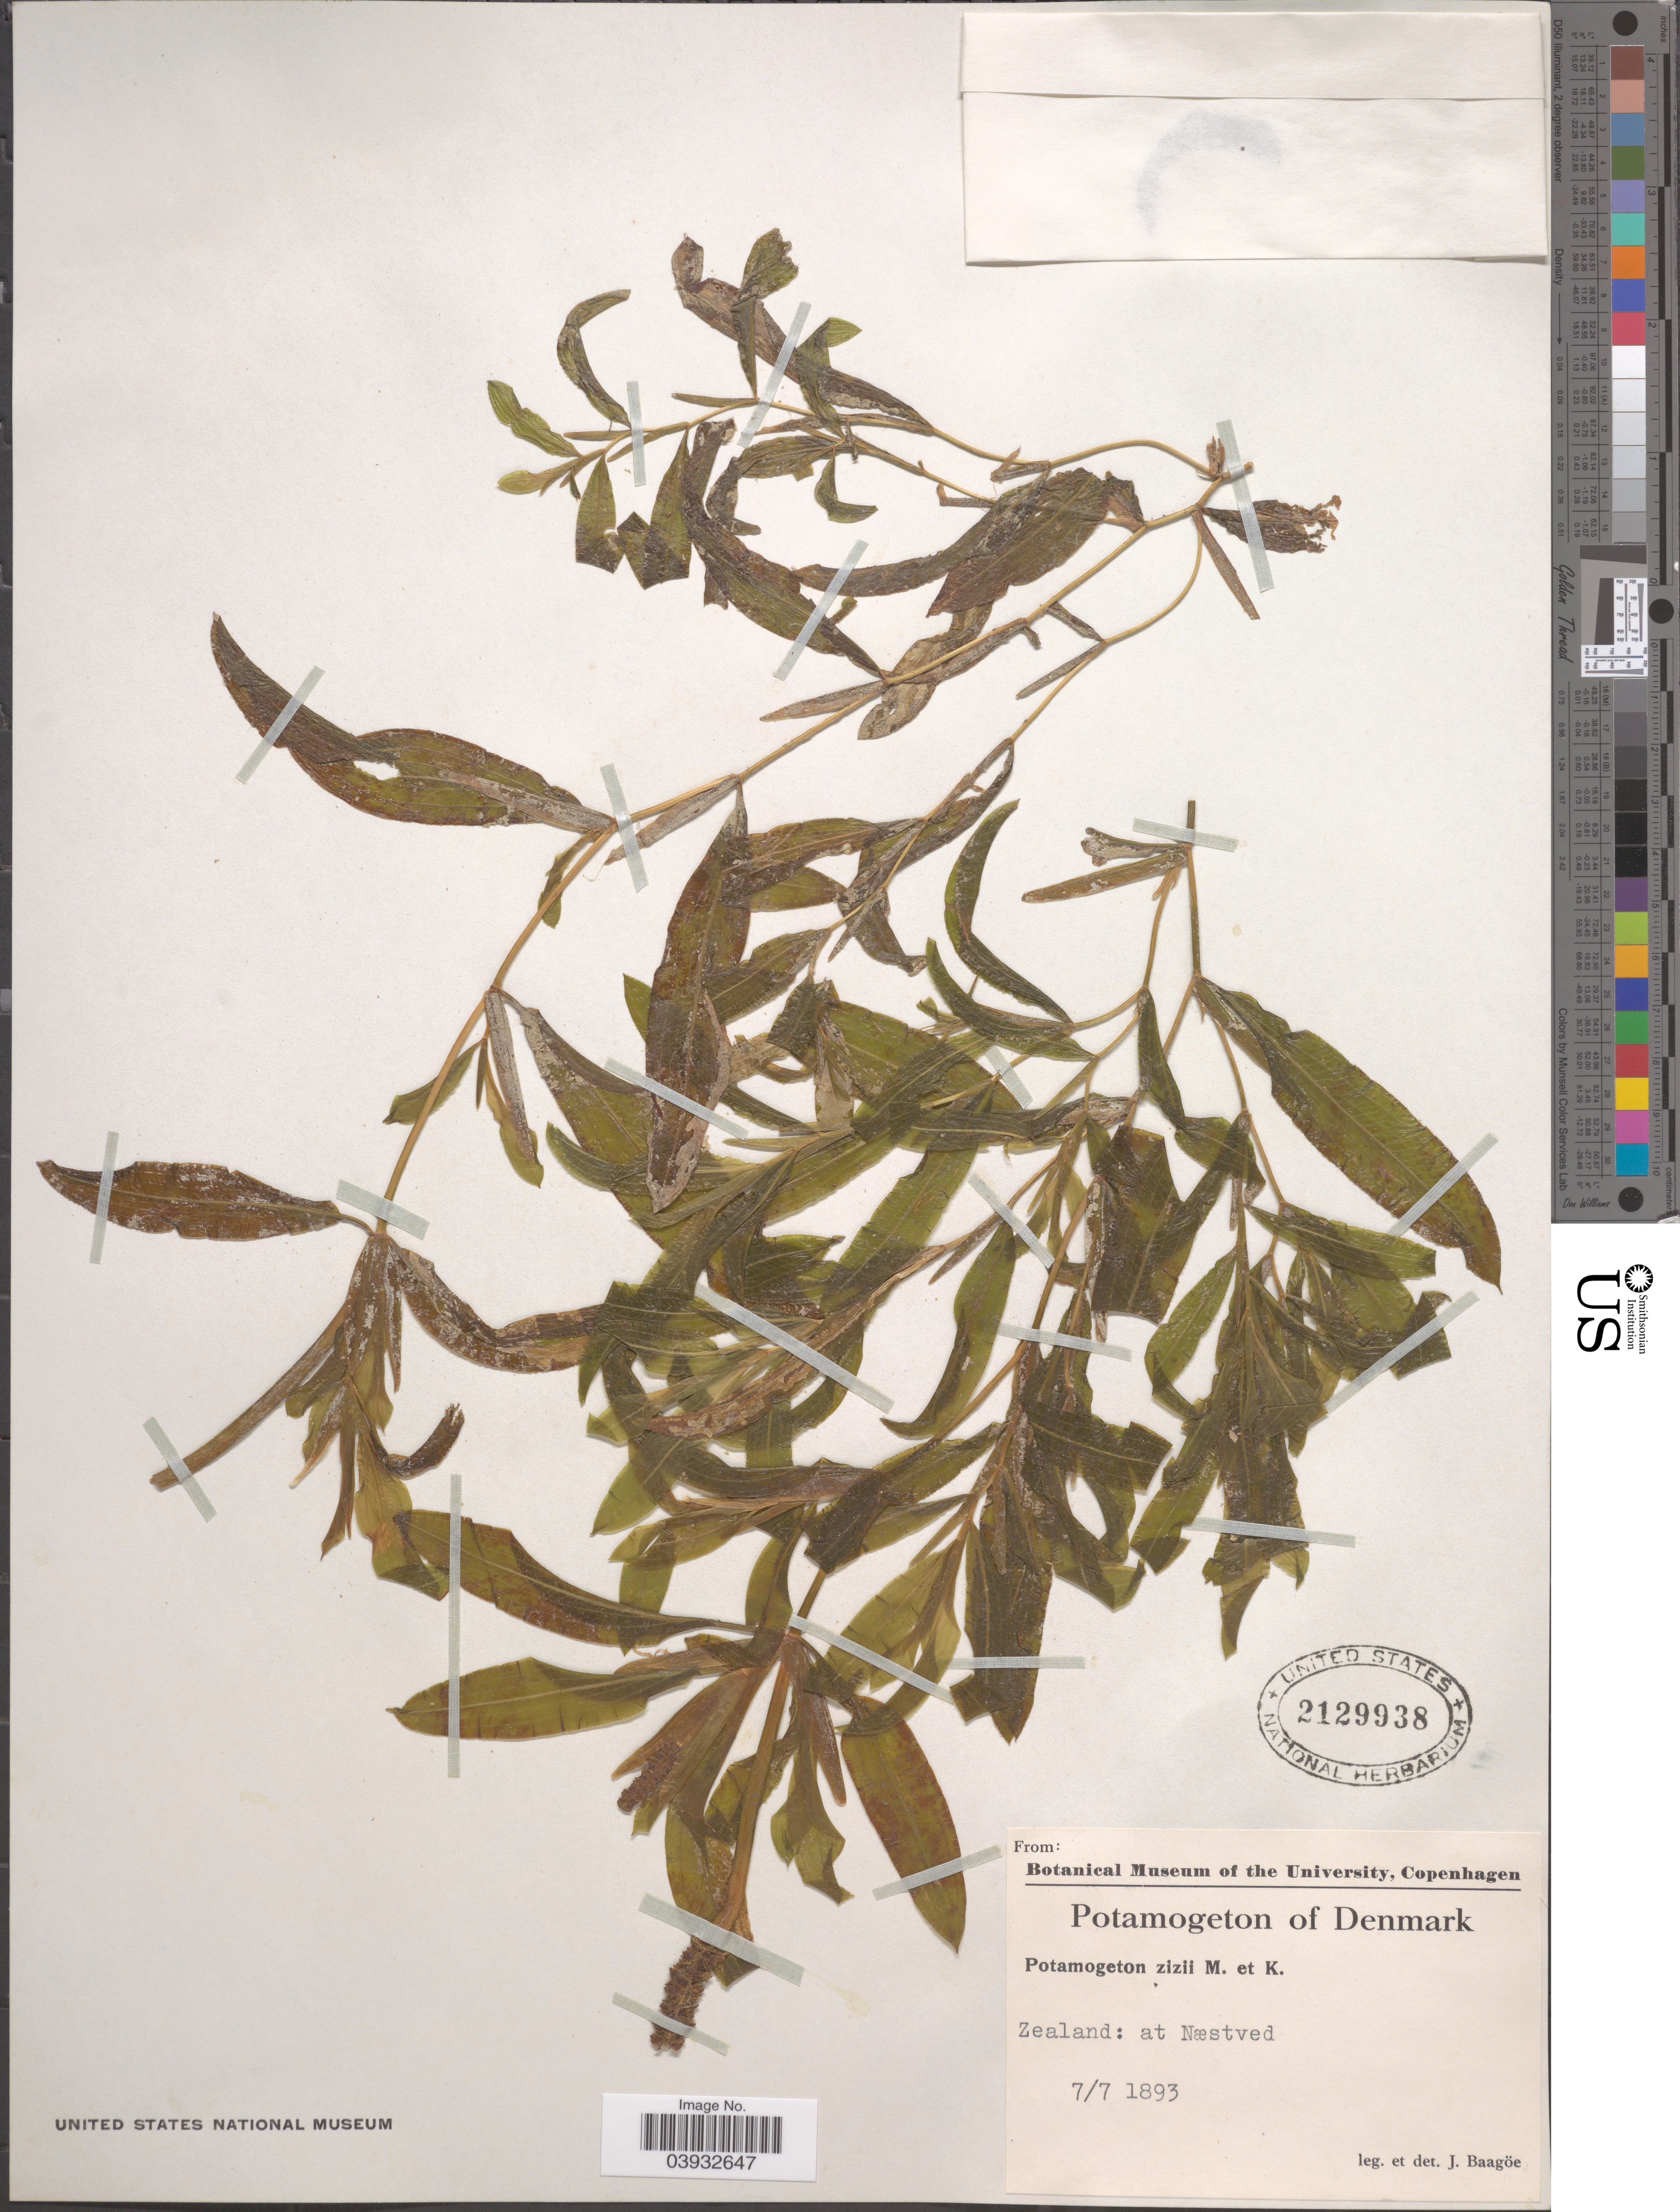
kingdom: Plantae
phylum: Tracheophyta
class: Liliopsida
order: Alismatales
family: Potamogetonaceae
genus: Potamogeton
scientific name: Potamogeton zizii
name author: Mert. & W.D.J. Koch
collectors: J. Baagoe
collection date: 1893-07-07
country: Denmark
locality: Zealand: at Næstved.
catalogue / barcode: US 2129938